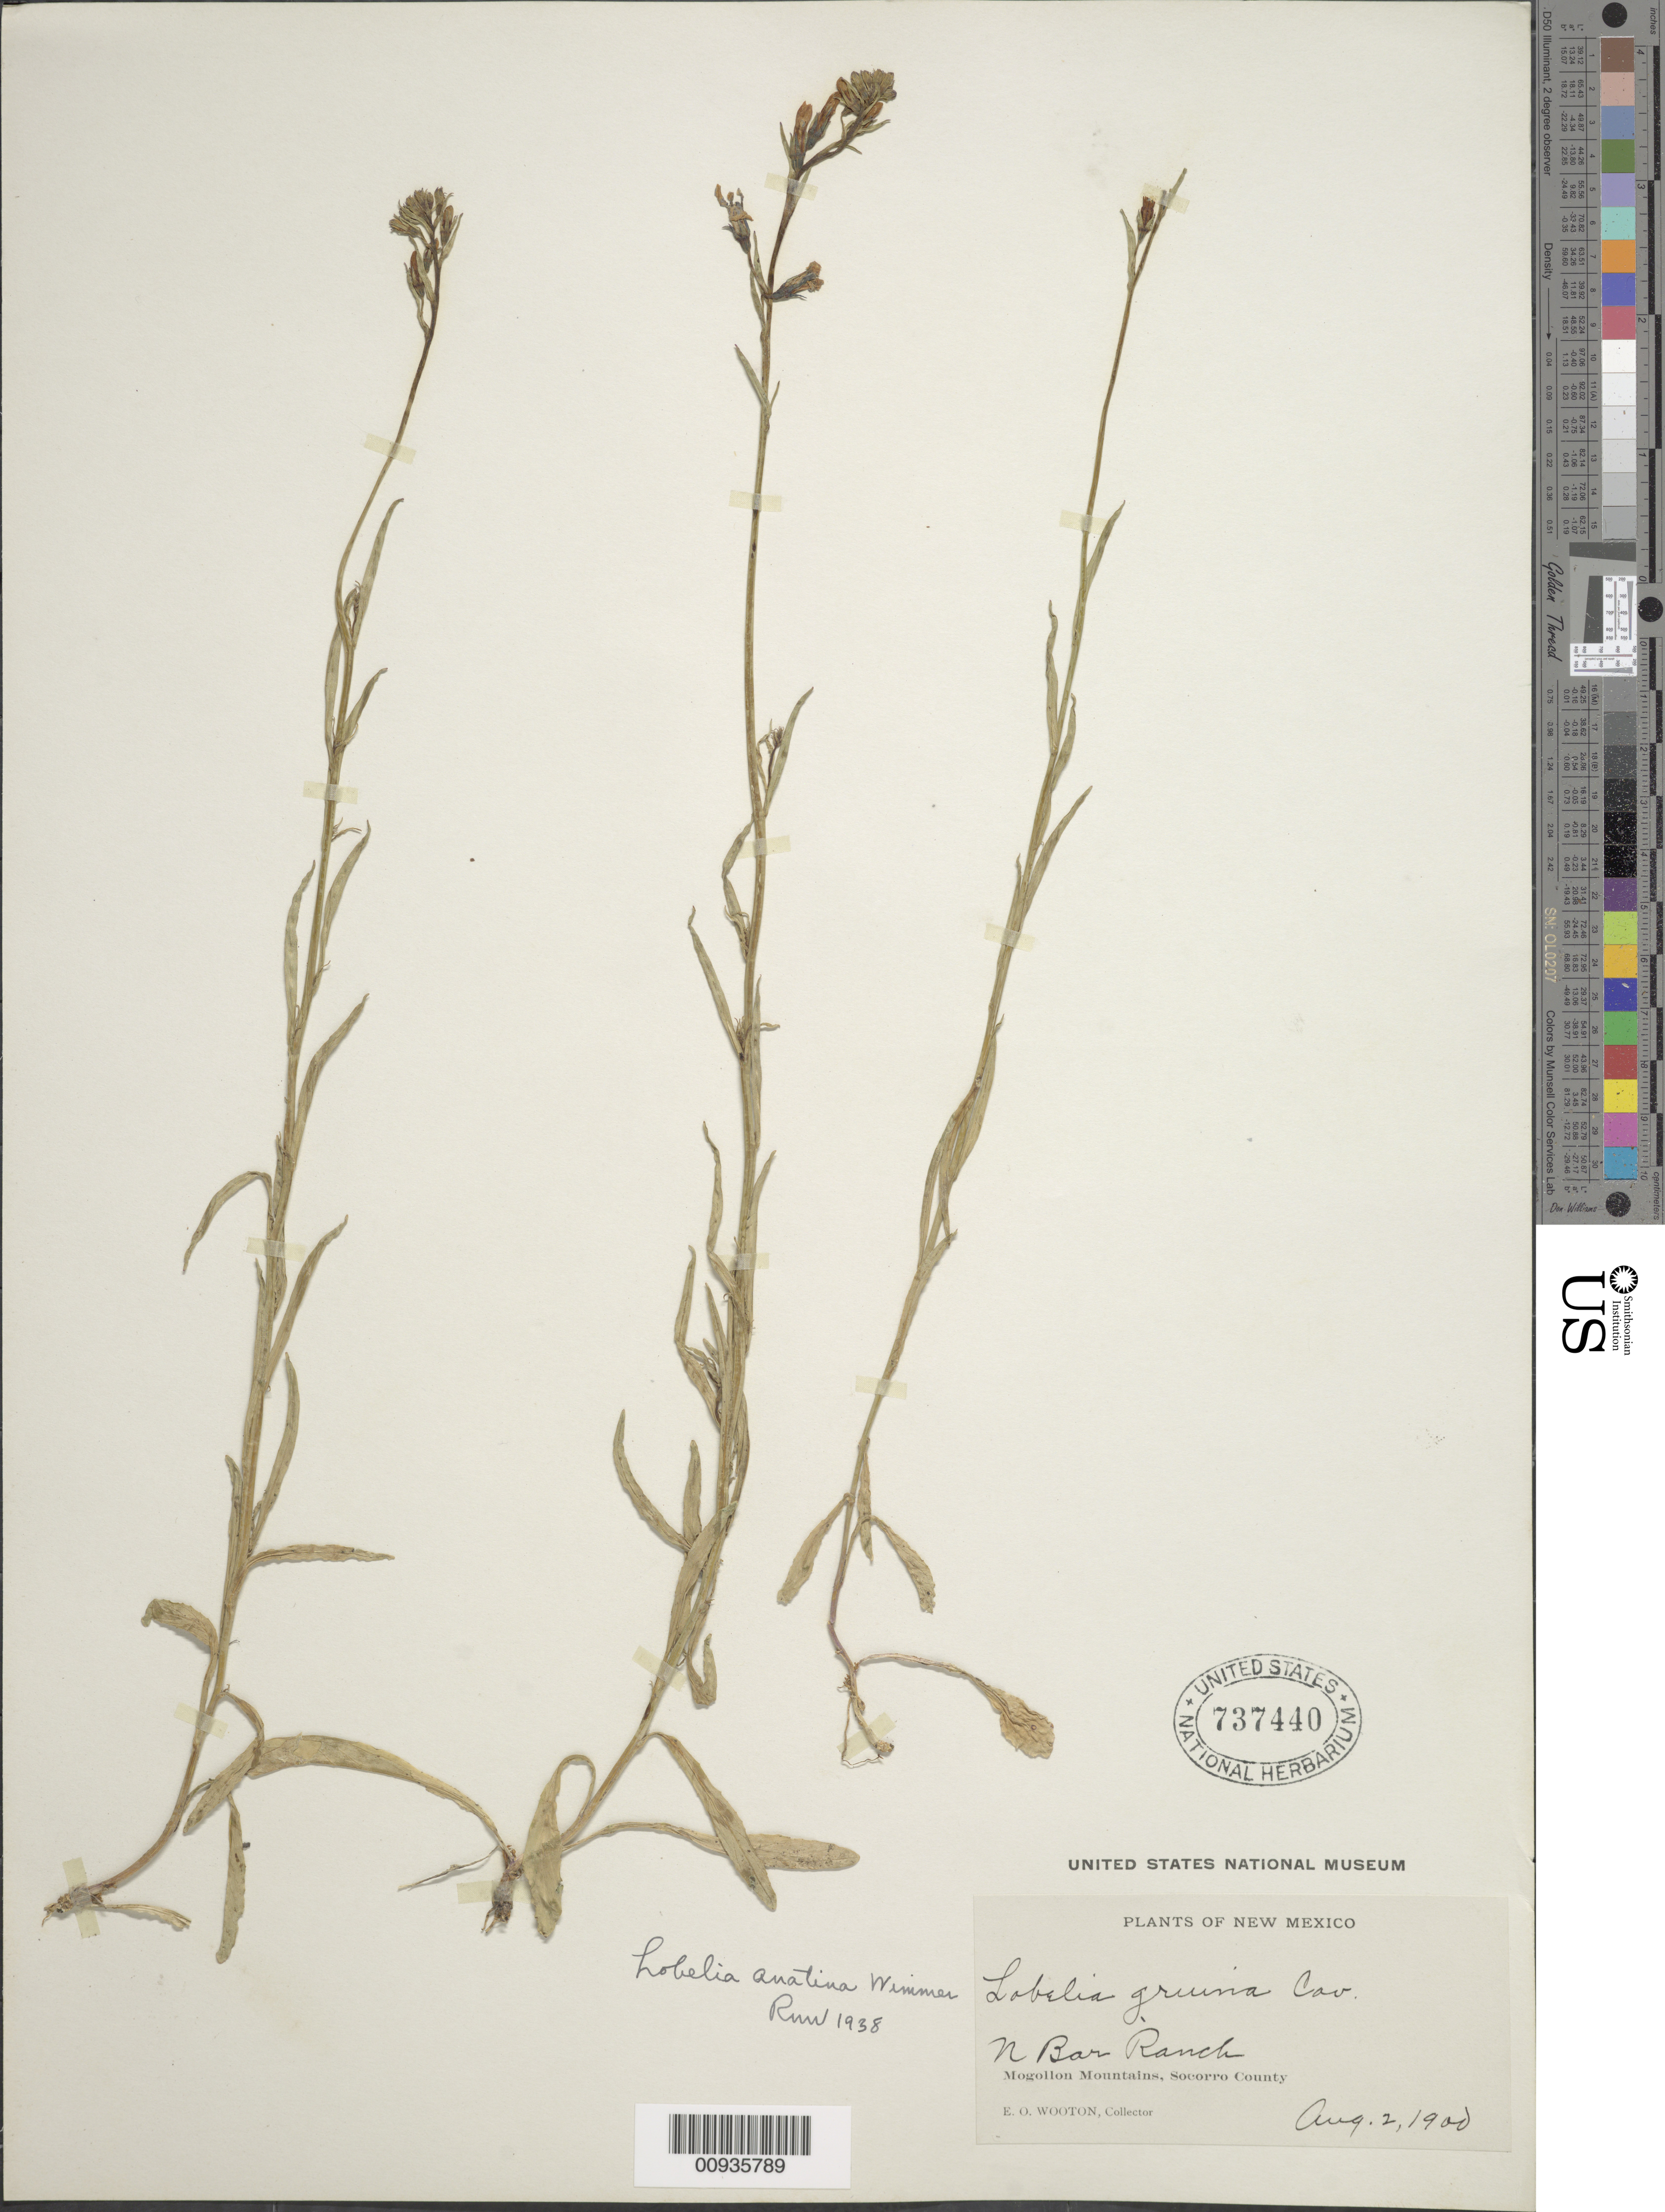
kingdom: Plantae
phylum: Tracheophyta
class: Magnoliopsida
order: Asterales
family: Campanulaceae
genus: Lobelia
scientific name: Lobelia anatina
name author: E. Wimm.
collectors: E. O. Wooton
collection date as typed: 02 Aug 1900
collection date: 1900-08-02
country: United States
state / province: New Mexico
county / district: Socorro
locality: N Bar Ranch, Mogollon Mountains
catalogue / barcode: US 737440